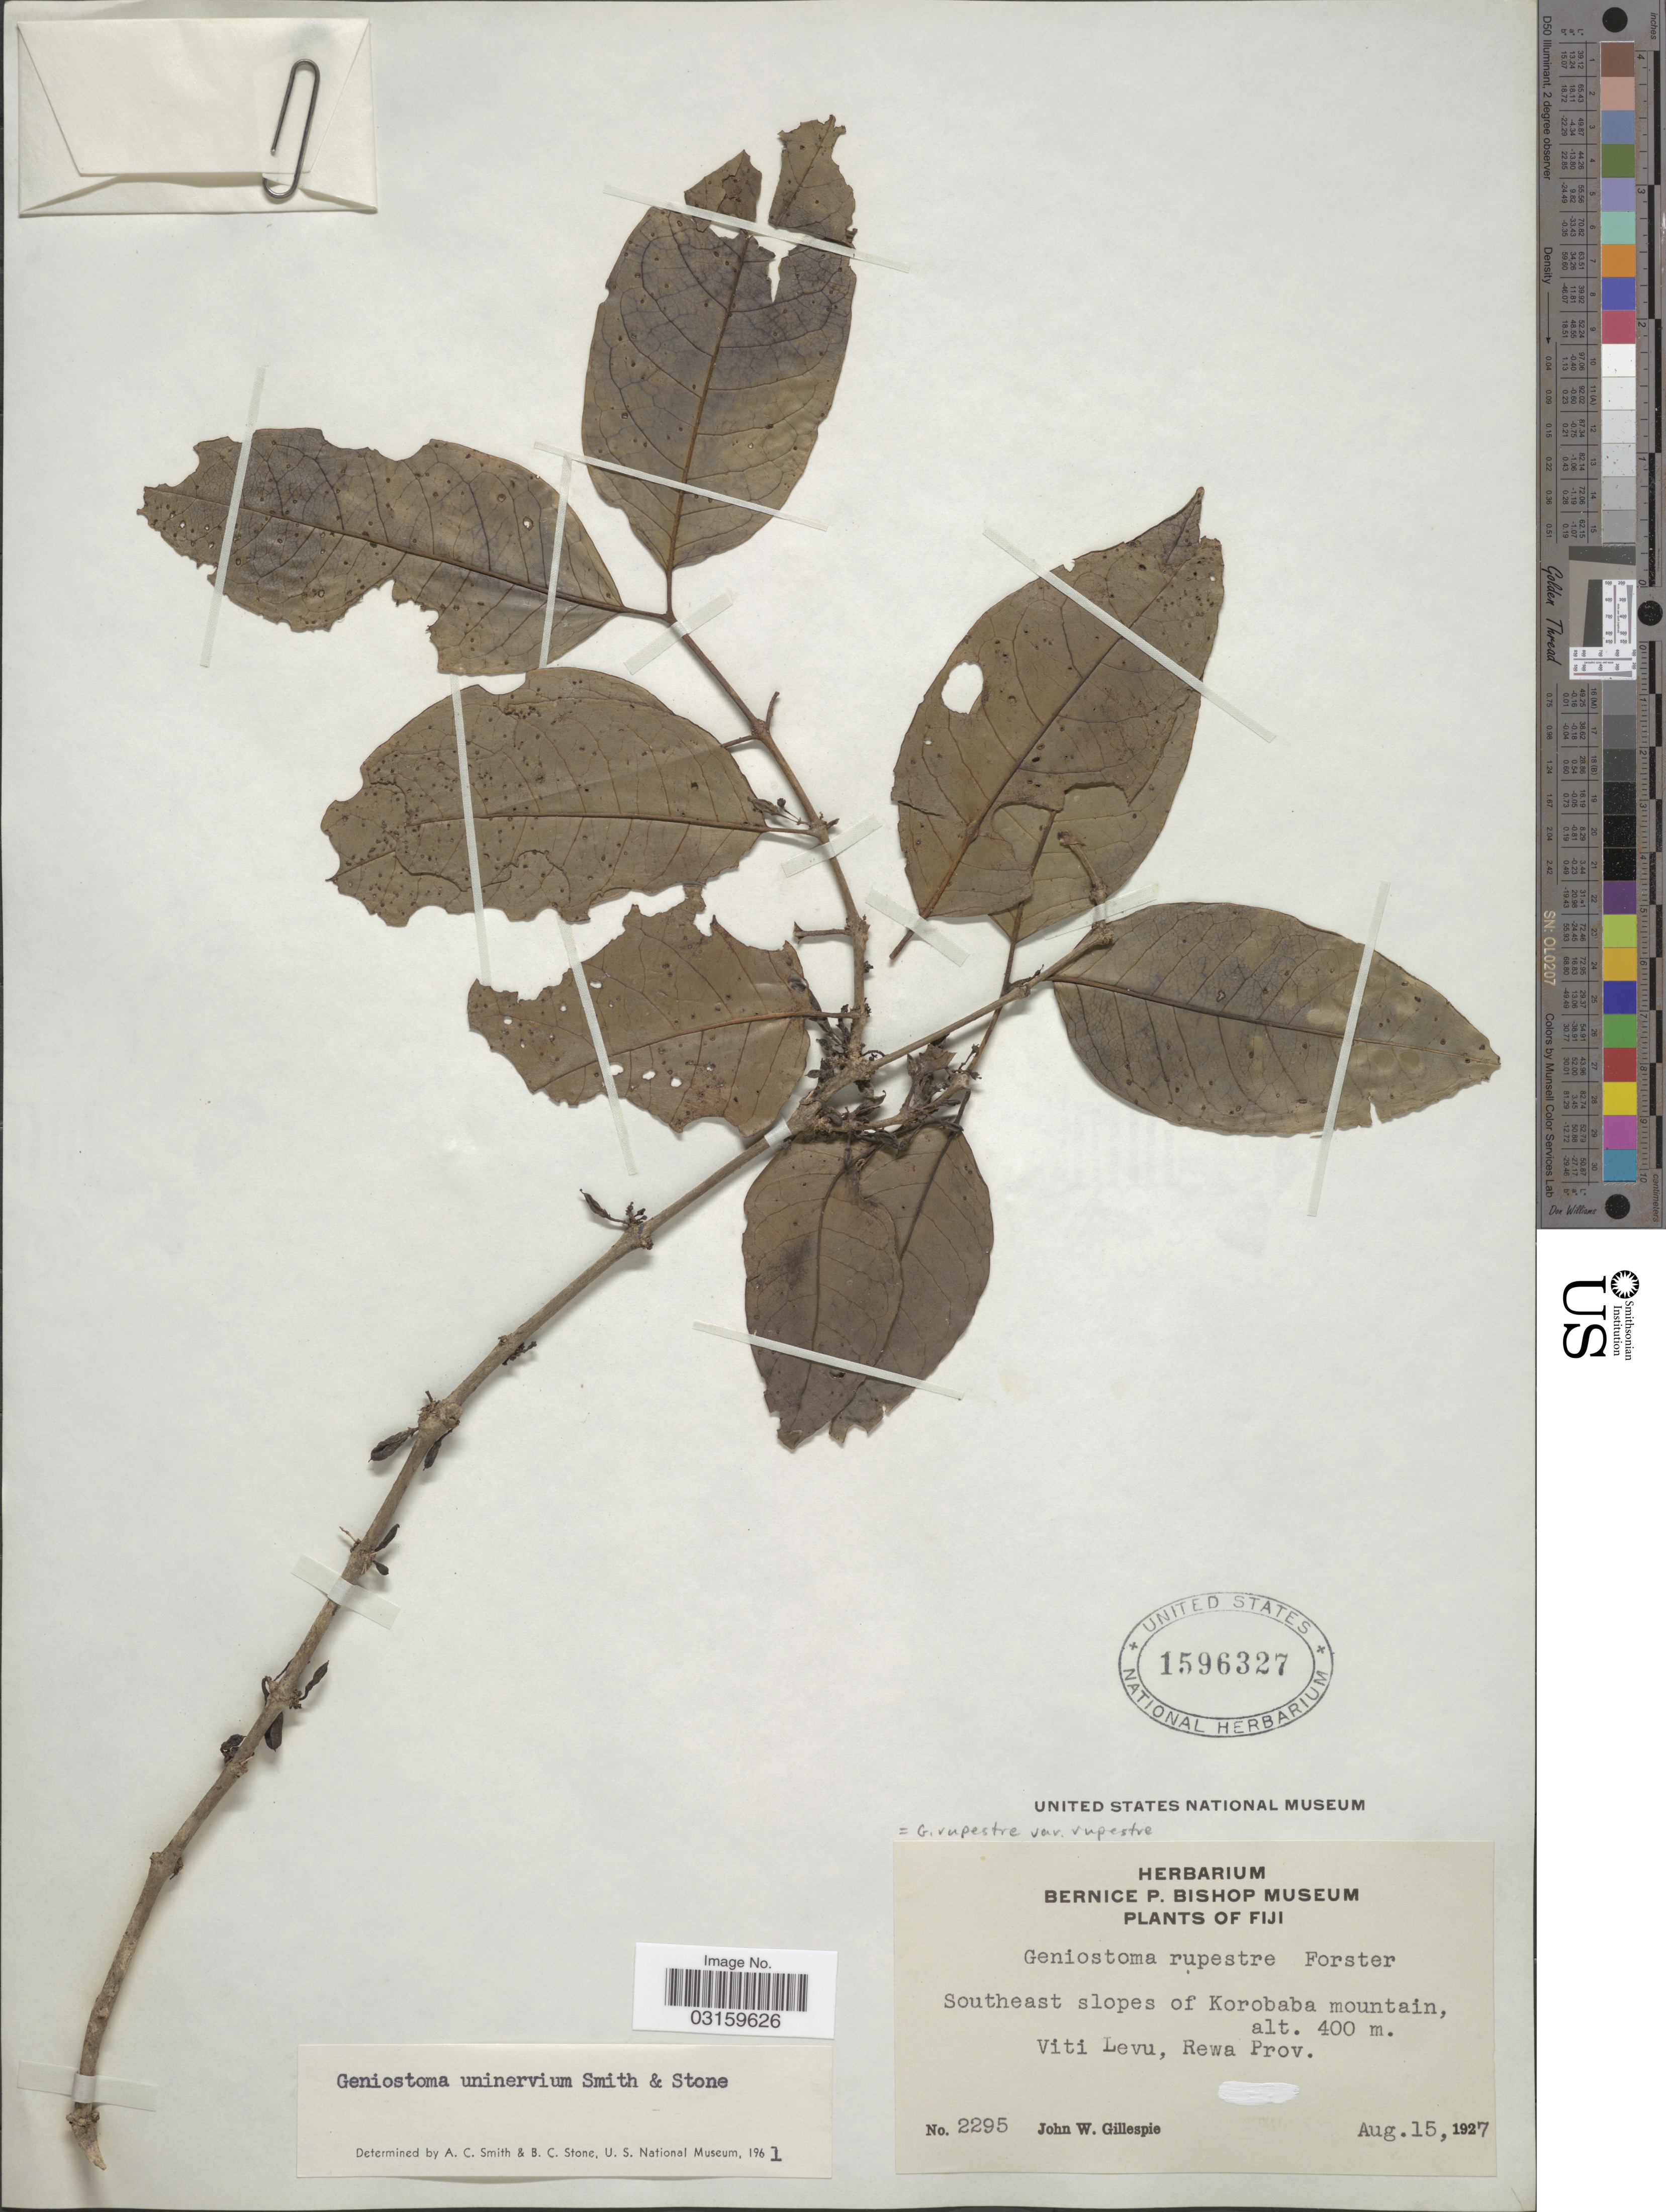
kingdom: Plantae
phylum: Tracheophyta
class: Magnoliopsida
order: Gentianales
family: Loganiaceae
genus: Geniostoma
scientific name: Geniostoma rupestre var. rupestre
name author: J.R. Forst. & G. Forst.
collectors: J. W. Gillespie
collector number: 2295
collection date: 1927-08-15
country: Fiji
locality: Southeast slopes of Korobaba mountain, Viti Levu, Rewa Prov.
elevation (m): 400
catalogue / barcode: US 1596327